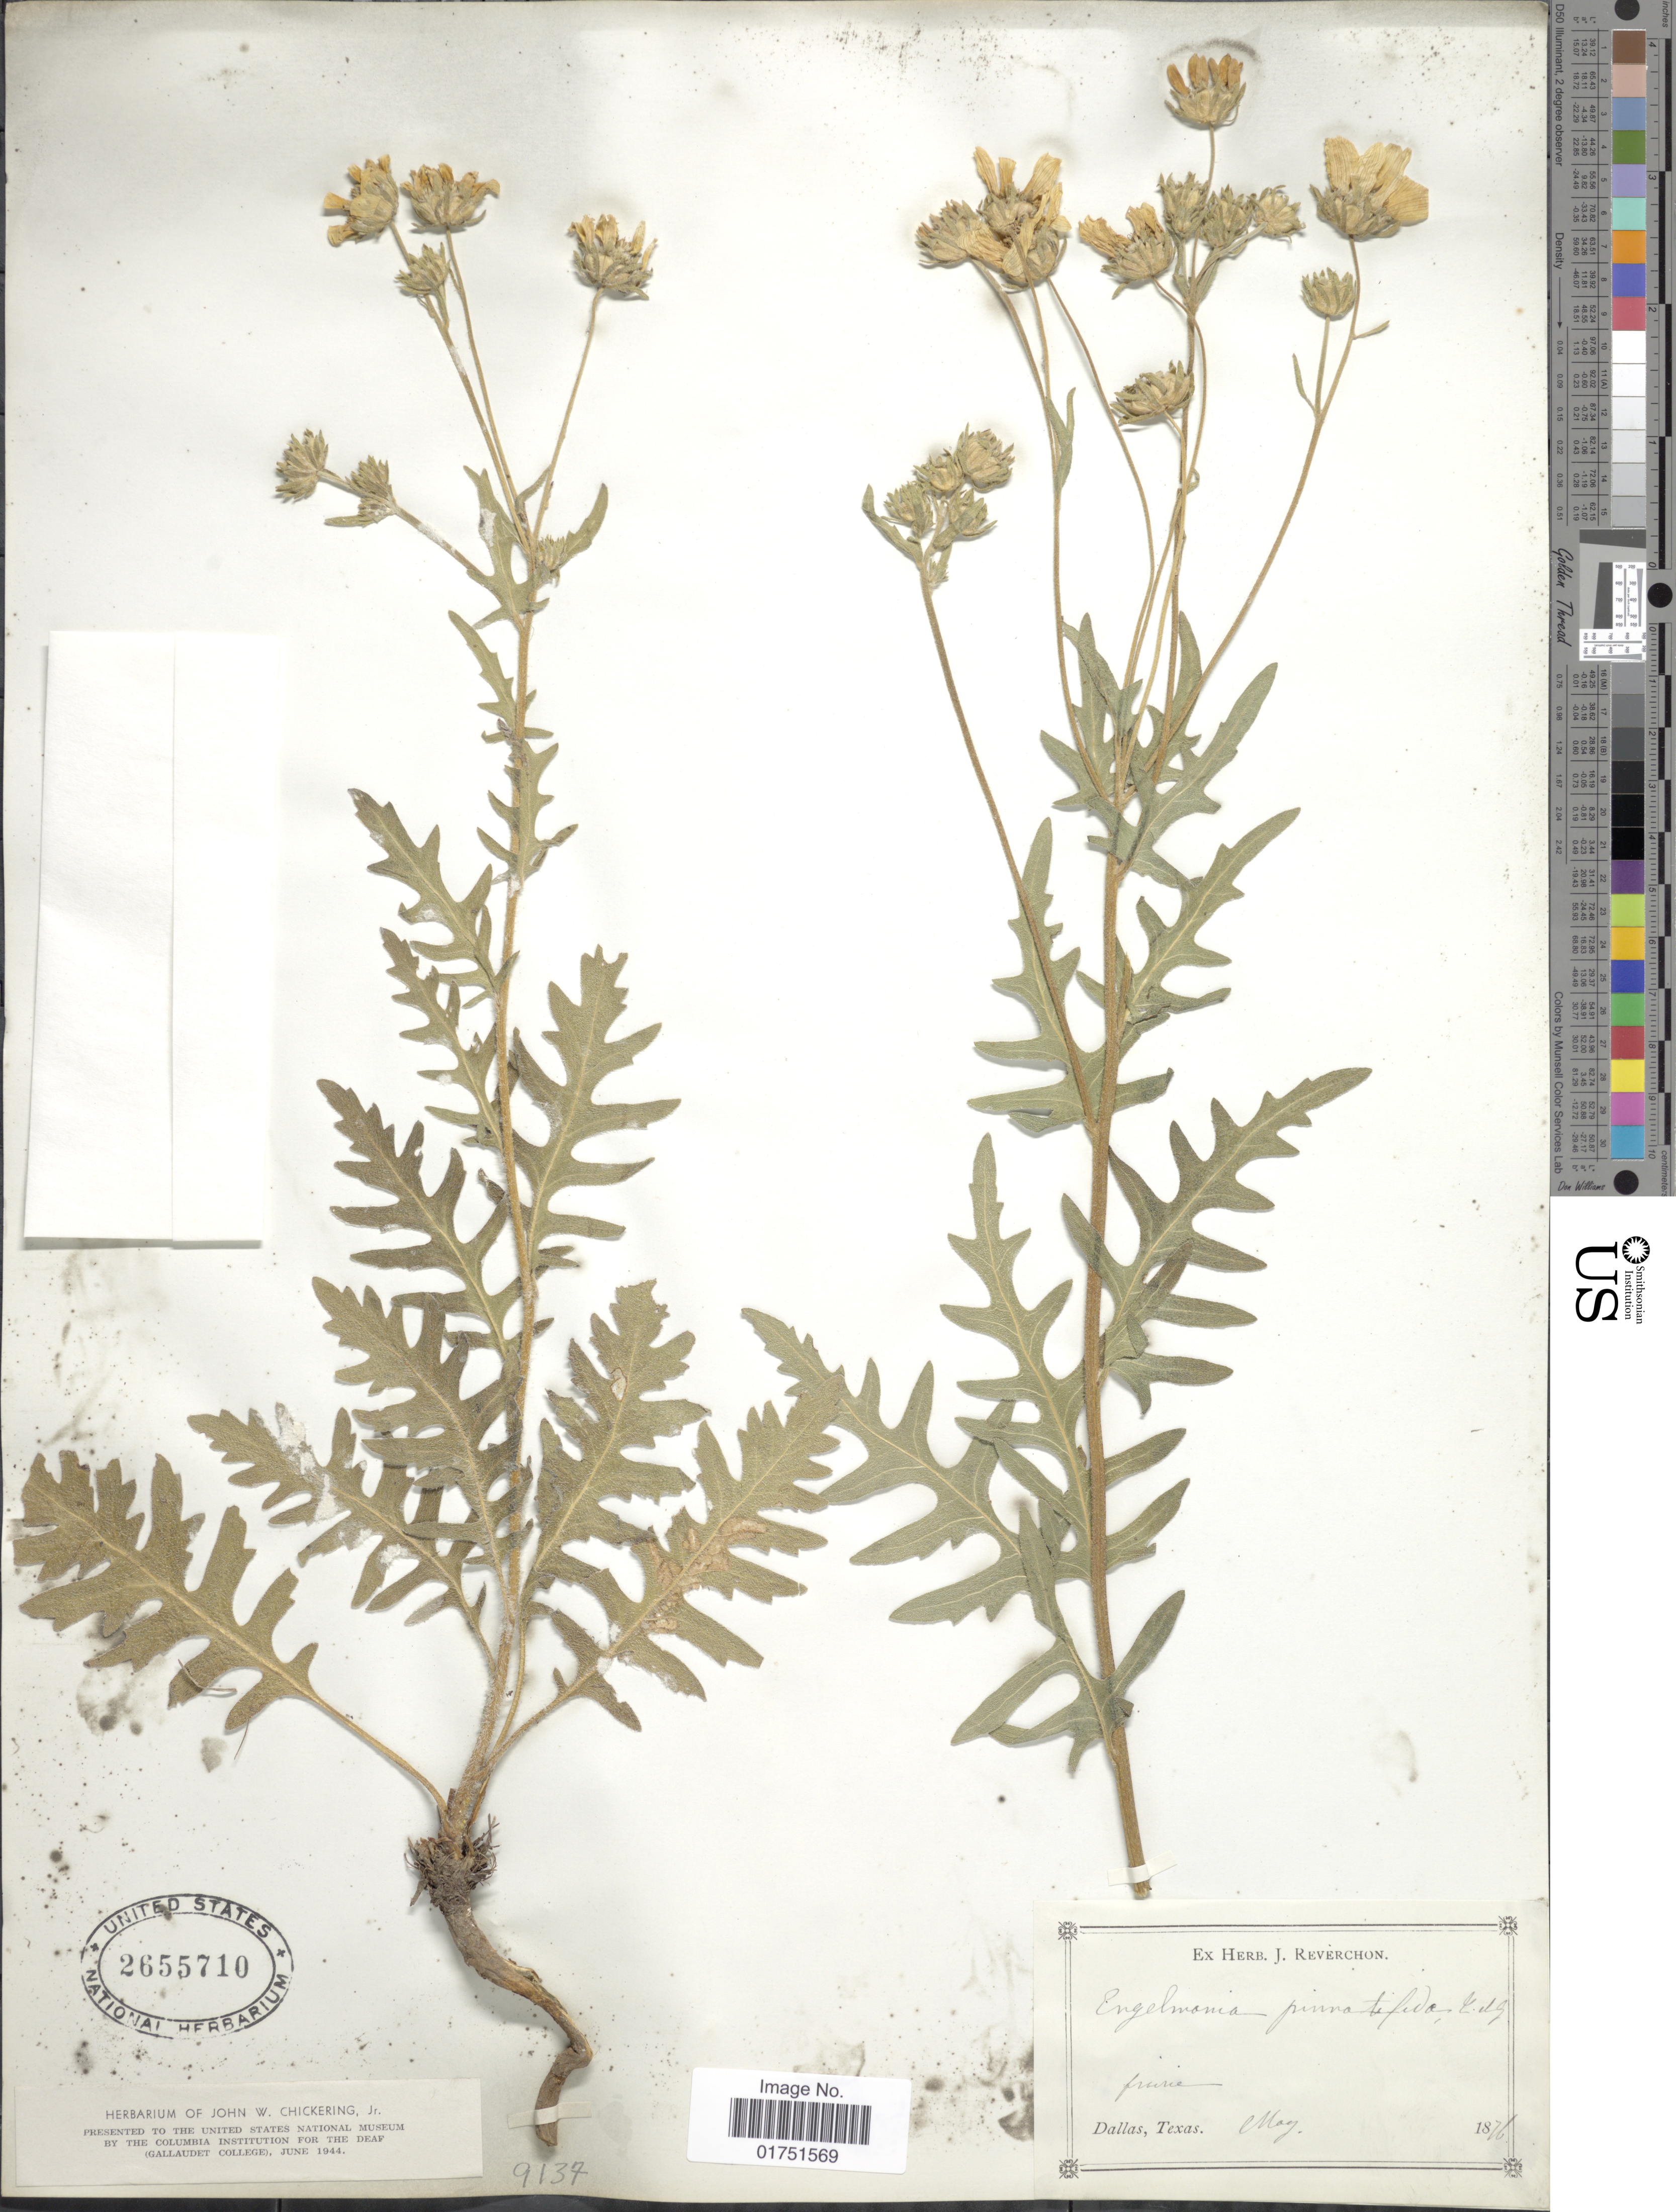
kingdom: Plantae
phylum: Tracheophyta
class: Magnoliopsida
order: Asterales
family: Asteraceae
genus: Engelmannia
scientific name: Engelmannia pinnatifida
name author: Torr. & A. Gray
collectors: ex herb. J. Reverchon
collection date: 1876-05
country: United States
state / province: Texas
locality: Prairies, Dallas, Texas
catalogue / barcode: US 2655710